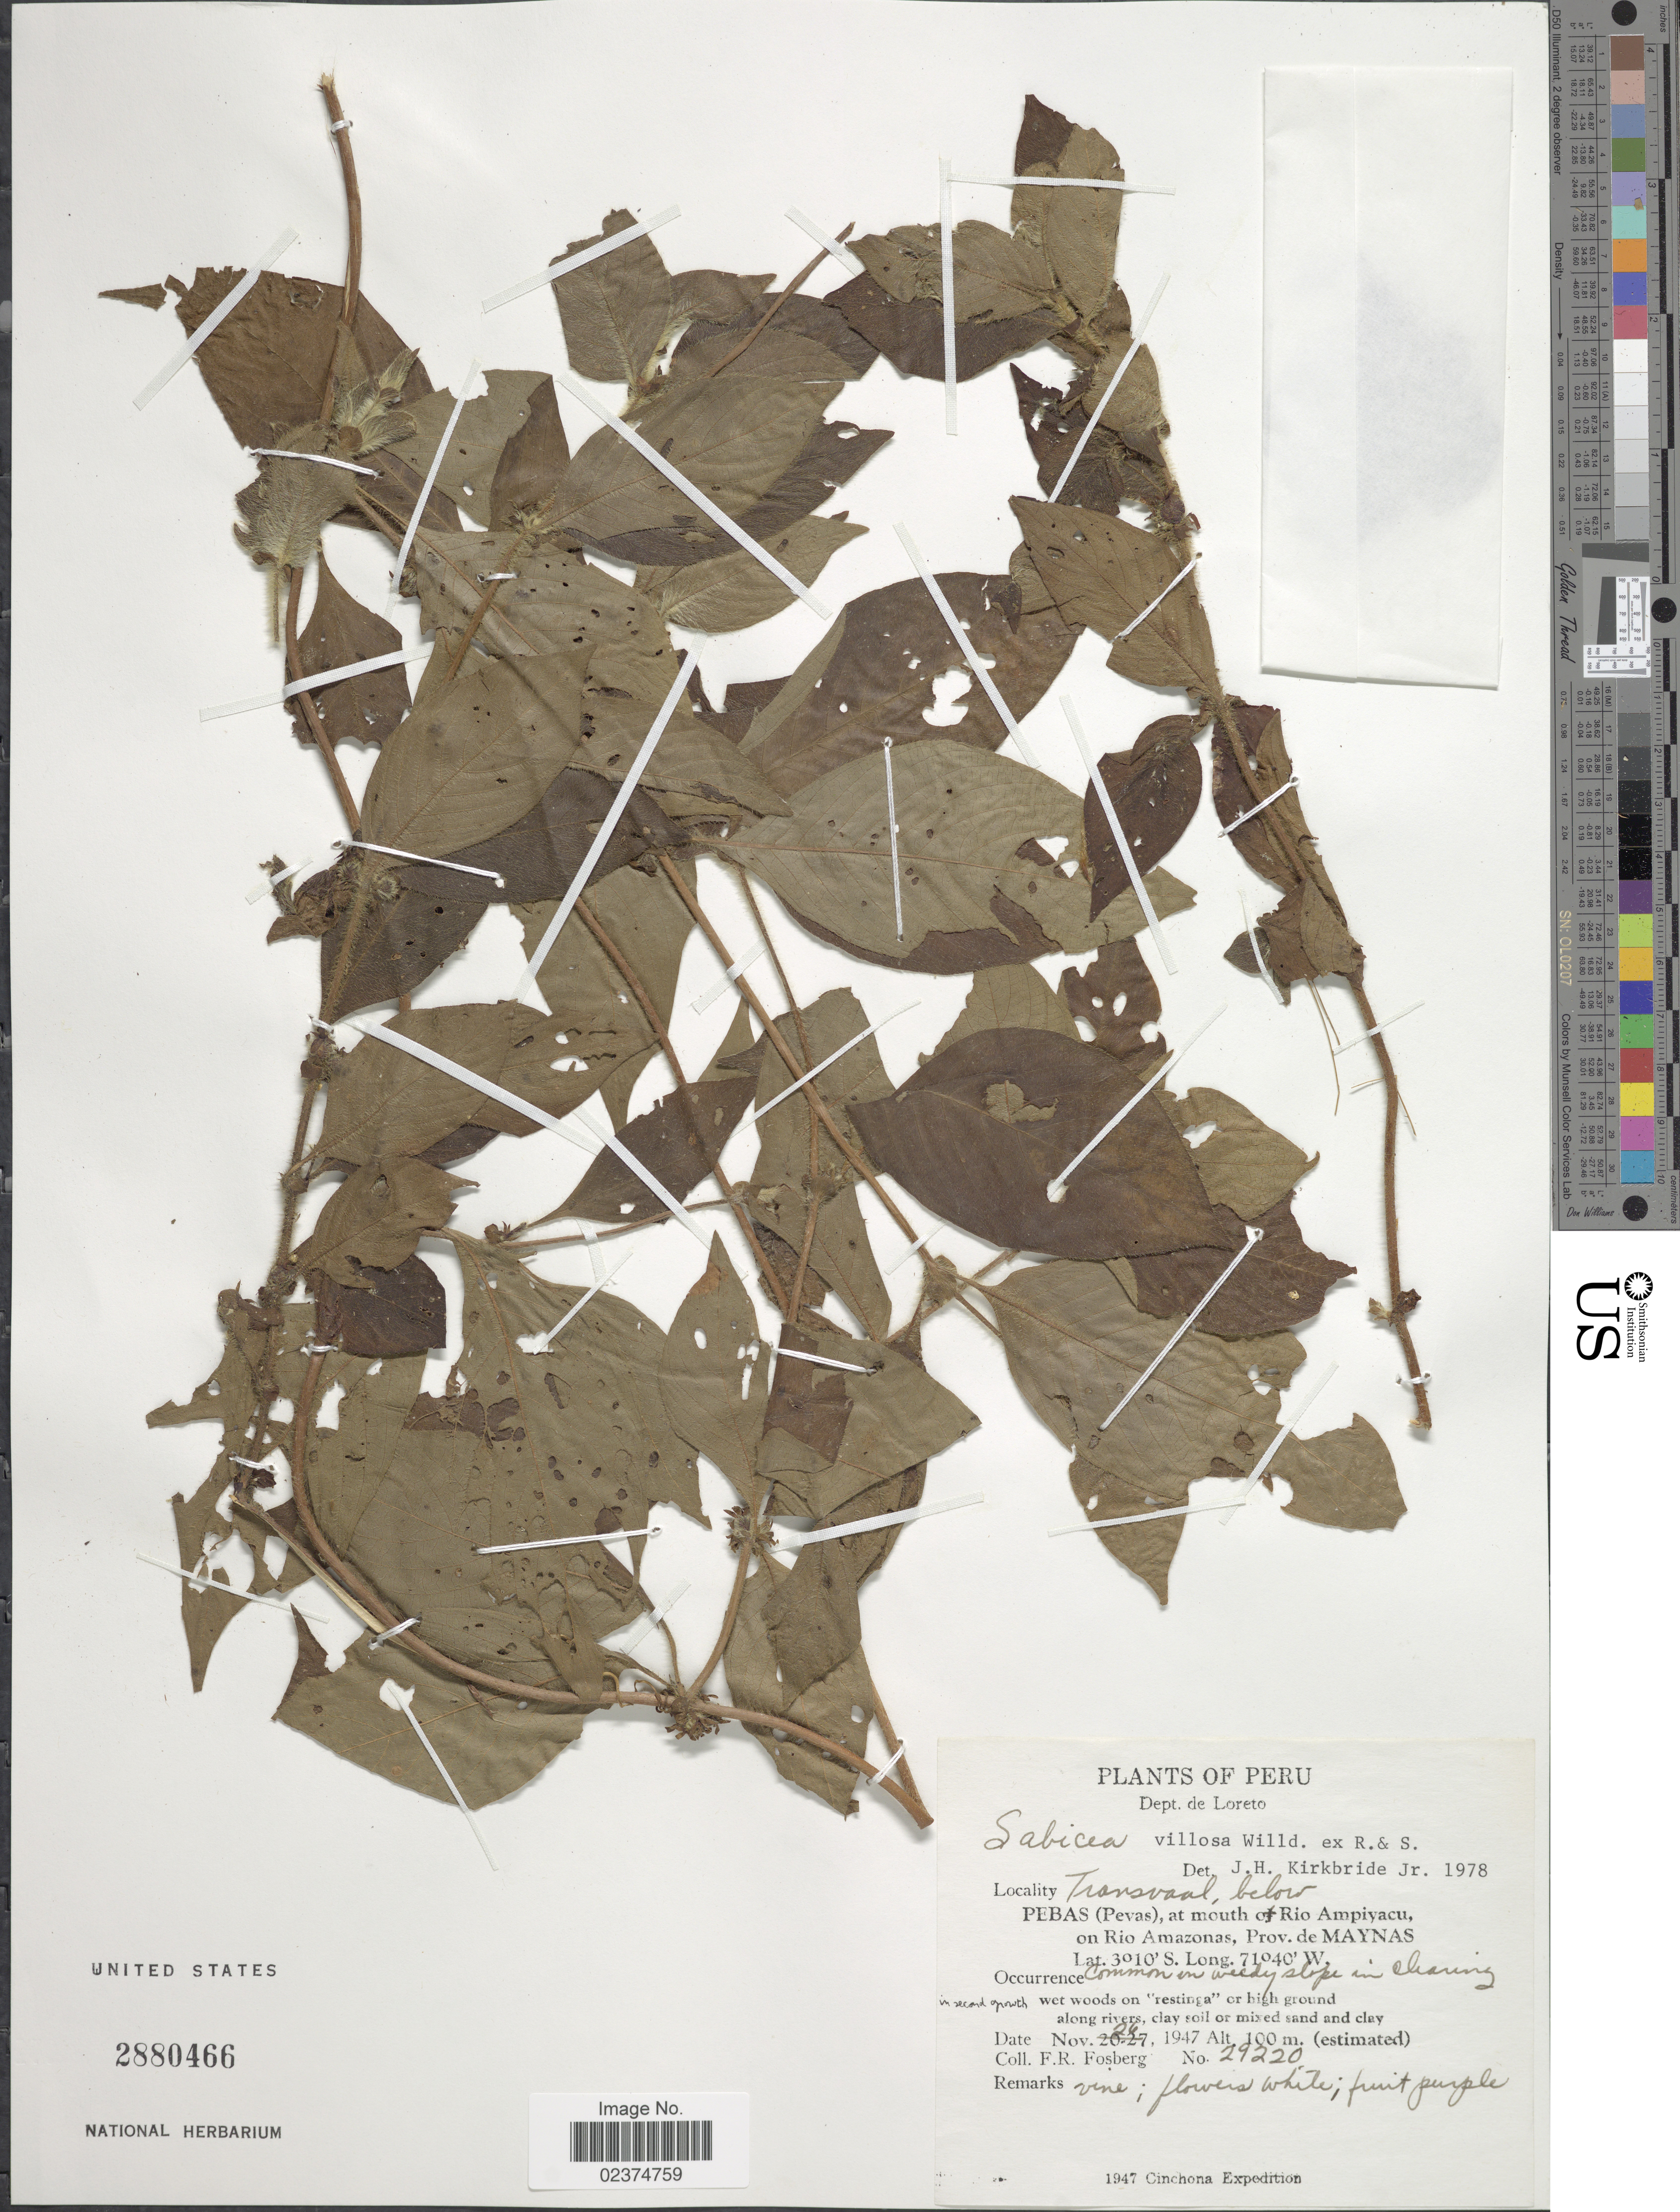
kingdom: Plantae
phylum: Tracheophyta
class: Magnoliopsida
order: Gentianales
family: Rubiaceae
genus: Sabicea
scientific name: Sabicea villosa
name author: Willd. ex Roem. & Schult.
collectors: F. R. Fosberg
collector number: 29220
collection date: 1947-11-26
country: Peru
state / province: Loreto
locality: Dept. de Loreto. Transvaal, below Pebas (Pevas), at mouth of Rio Ampiyacu, on Rio Amazonas, Prov. de Maynas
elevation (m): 100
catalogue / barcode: US 2880466